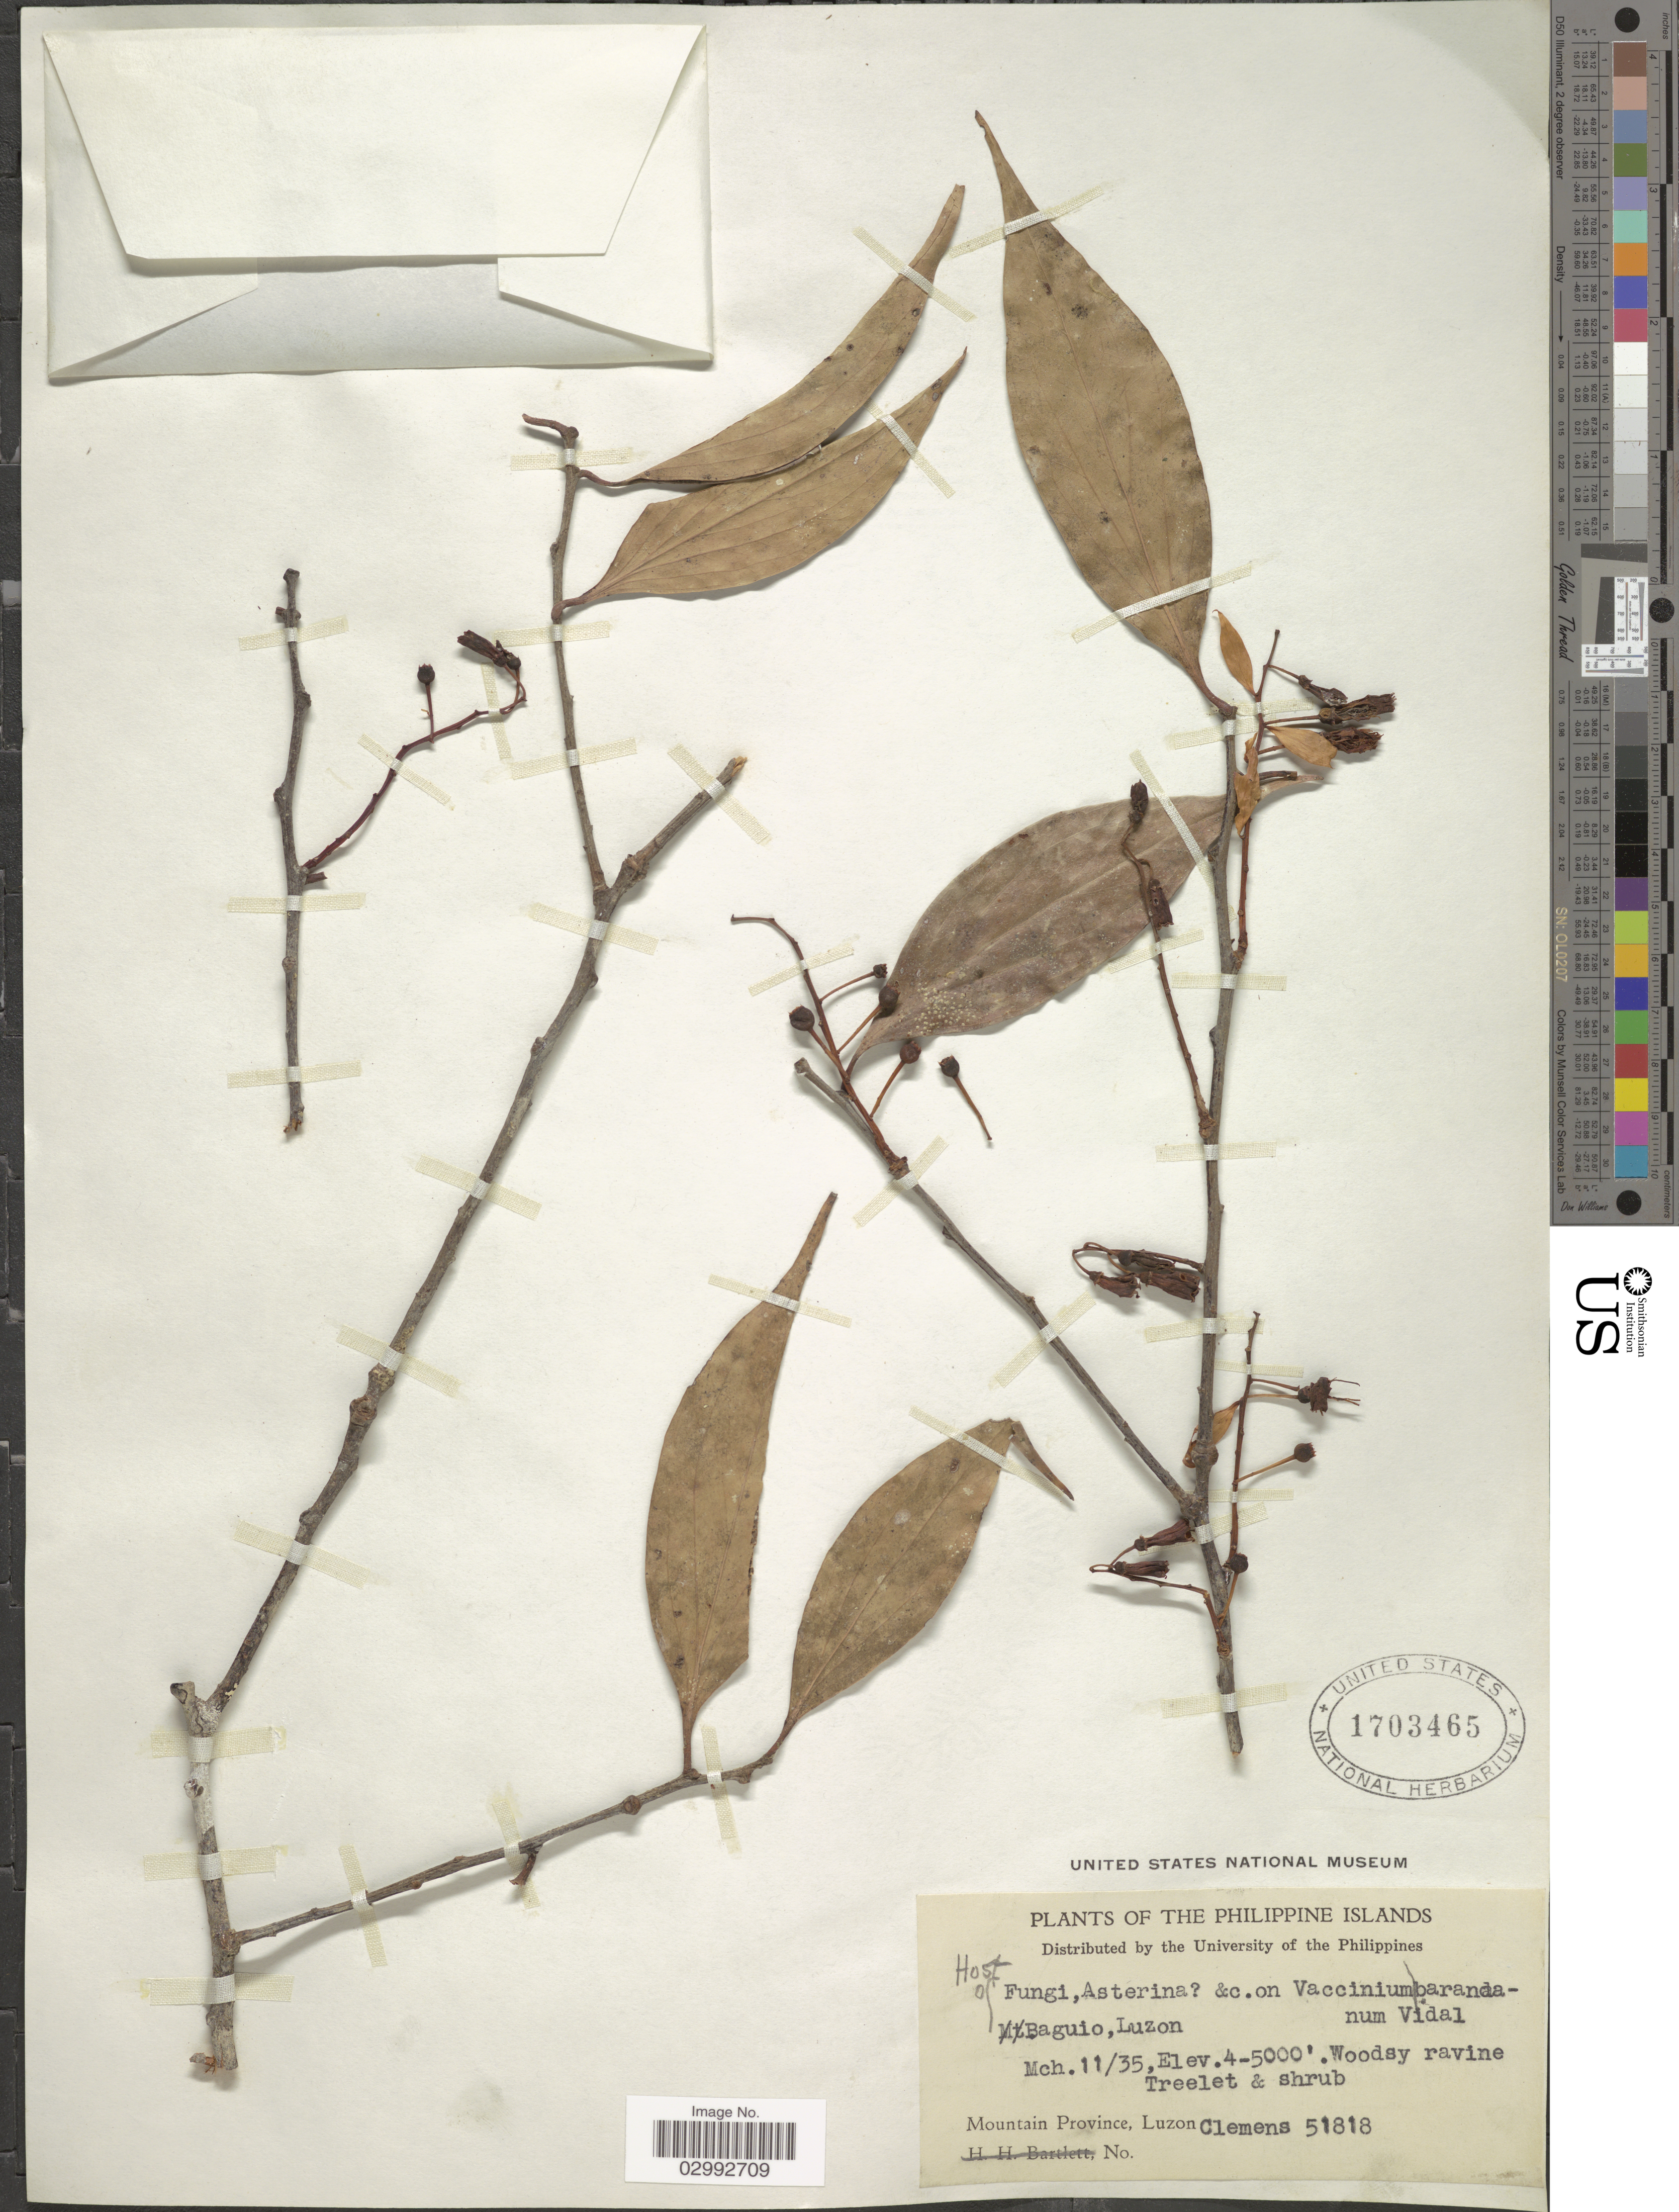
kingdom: Plantae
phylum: Tracheophyta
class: Magnoliopsida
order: Ericales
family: Ericaceae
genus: Vaccinium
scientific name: Vaccinium barandanum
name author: S. Vidal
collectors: -. Clemens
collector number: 51818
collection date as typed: Transcribed d/m/y: 11/3/35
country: Philippines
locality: Baguio, Luzon, Mountain Province, Luzon.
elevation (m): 1219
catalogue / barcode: US 1703465